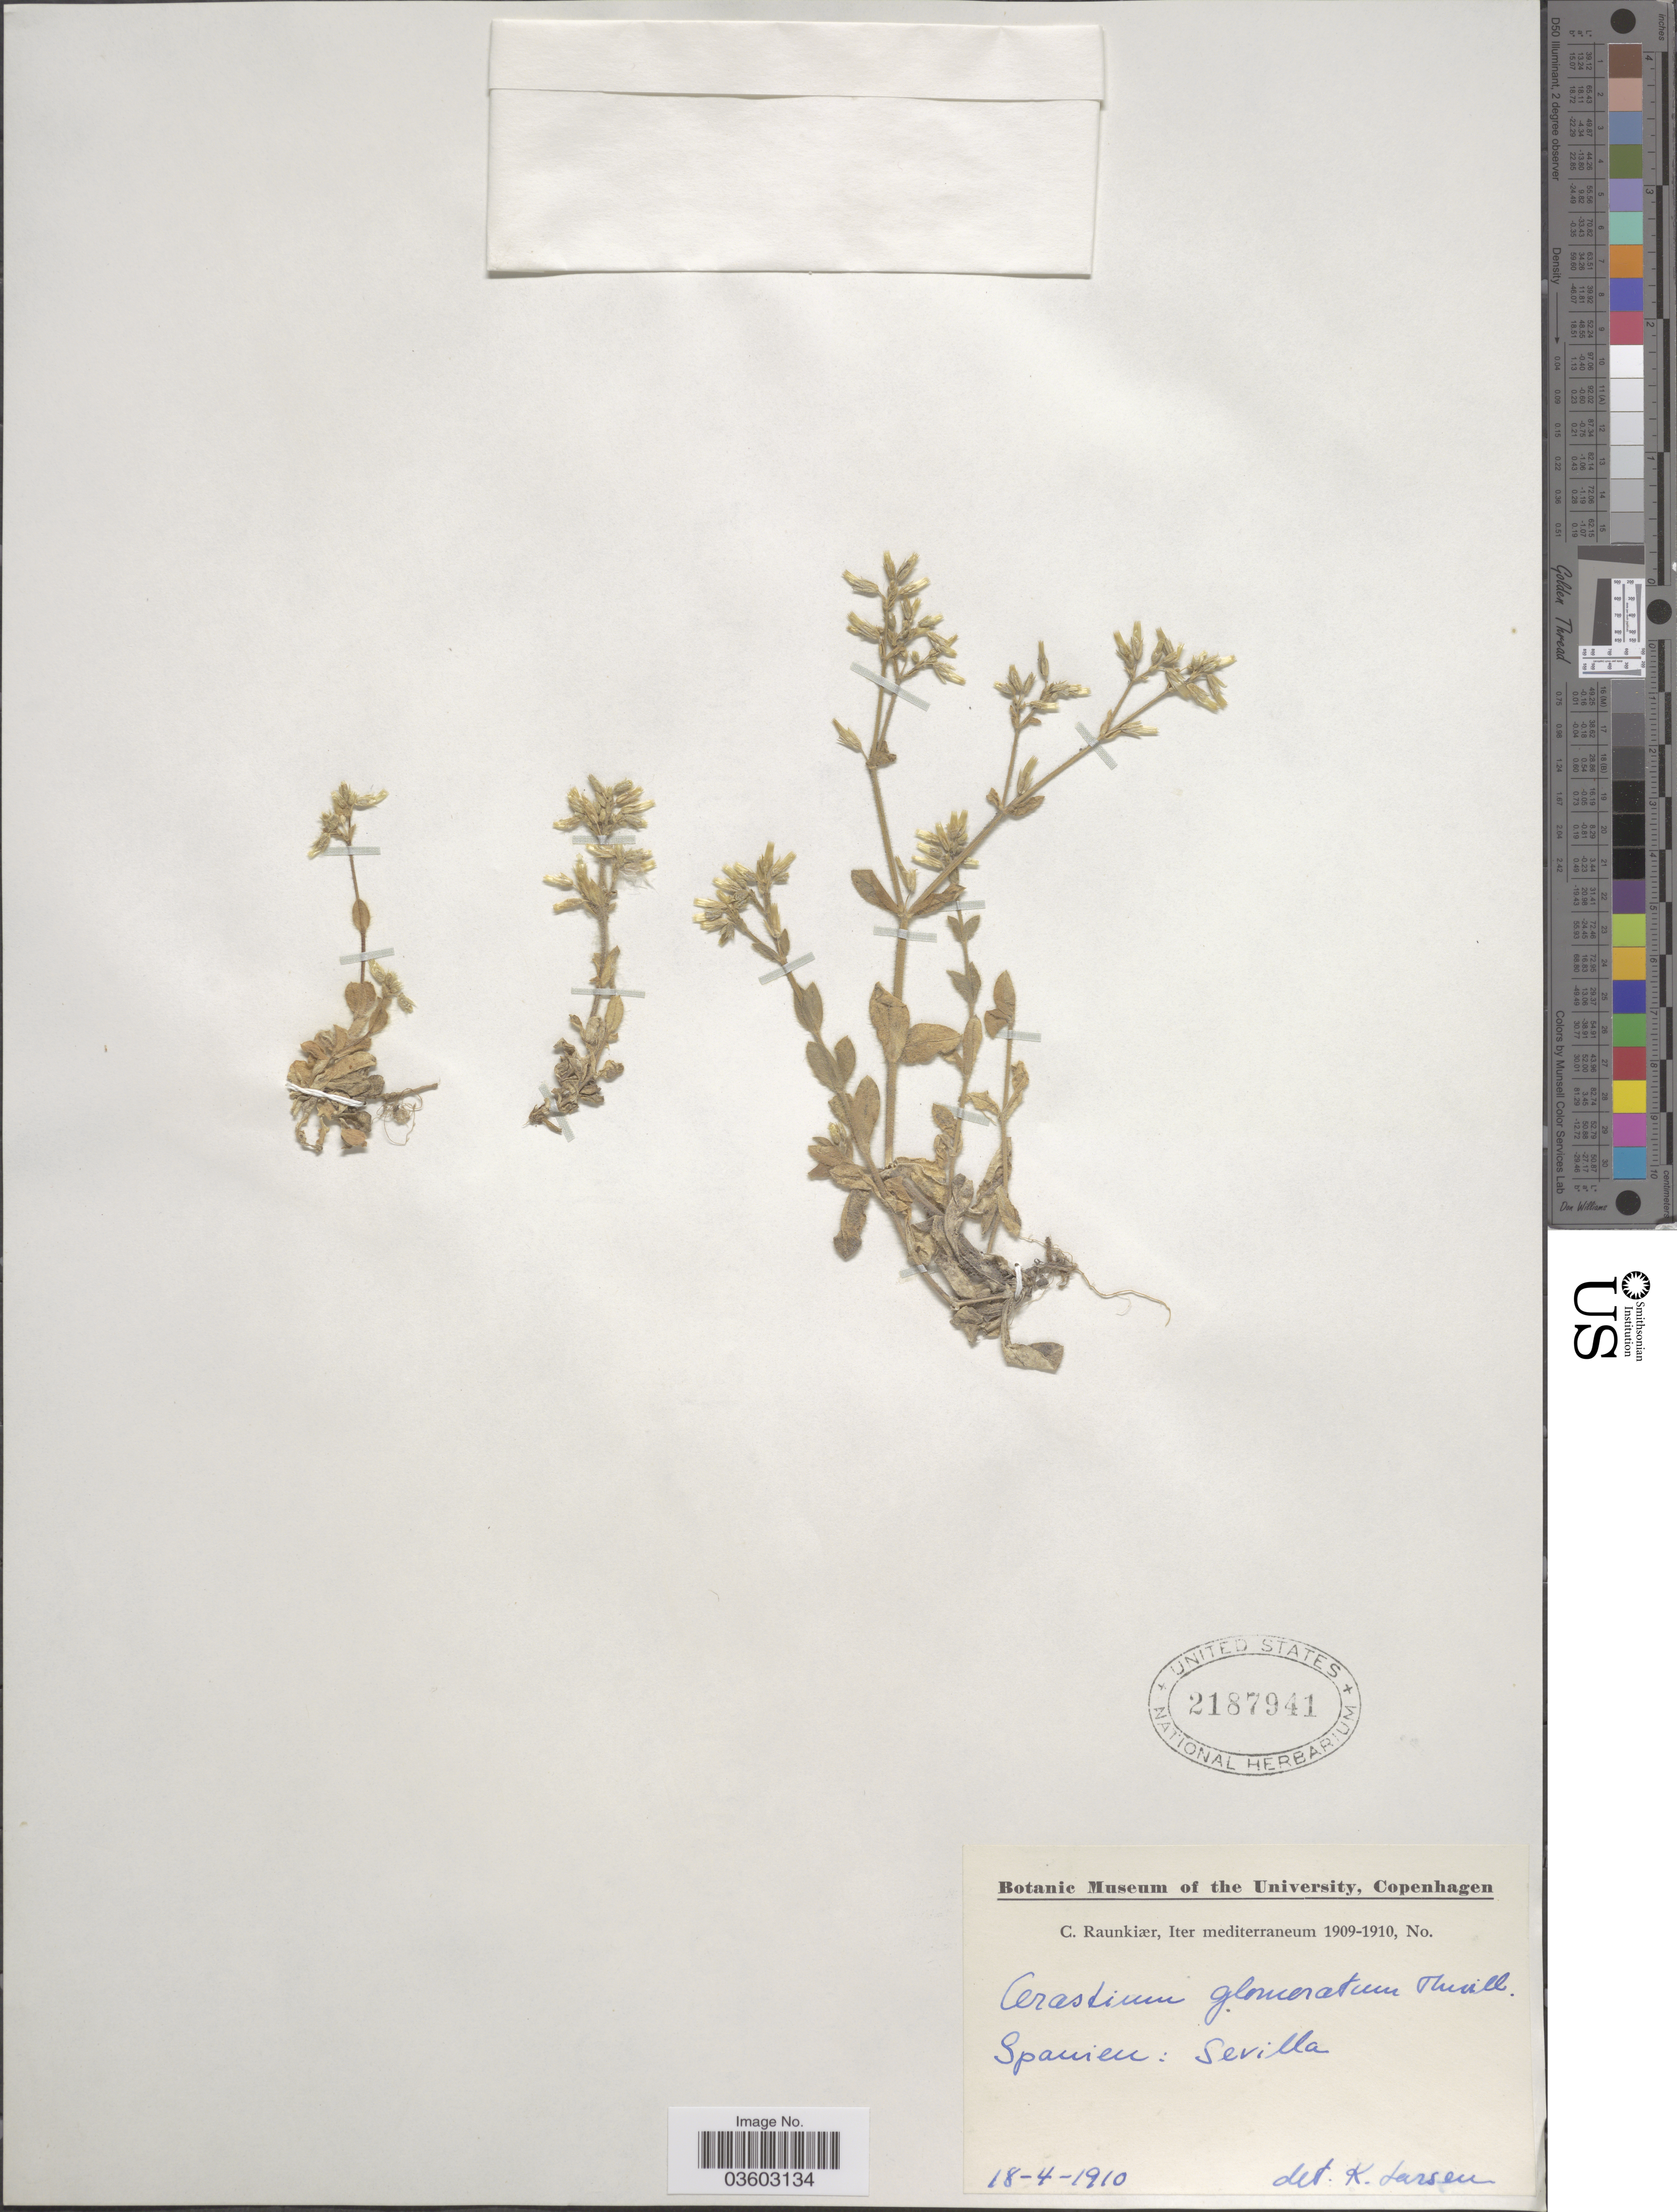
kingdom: Plantae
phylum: Tracheophyta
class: Magnoliopsida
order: Caryophyllales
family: Caryophyllaceae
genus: Cerastium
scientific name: Cerastium glomeratum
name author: Thuill.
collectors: C. C. Raunkiaer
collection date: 1910-04-18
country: Spain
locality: Iter mediterraneum. Sevilla.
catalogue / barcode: US 2187941